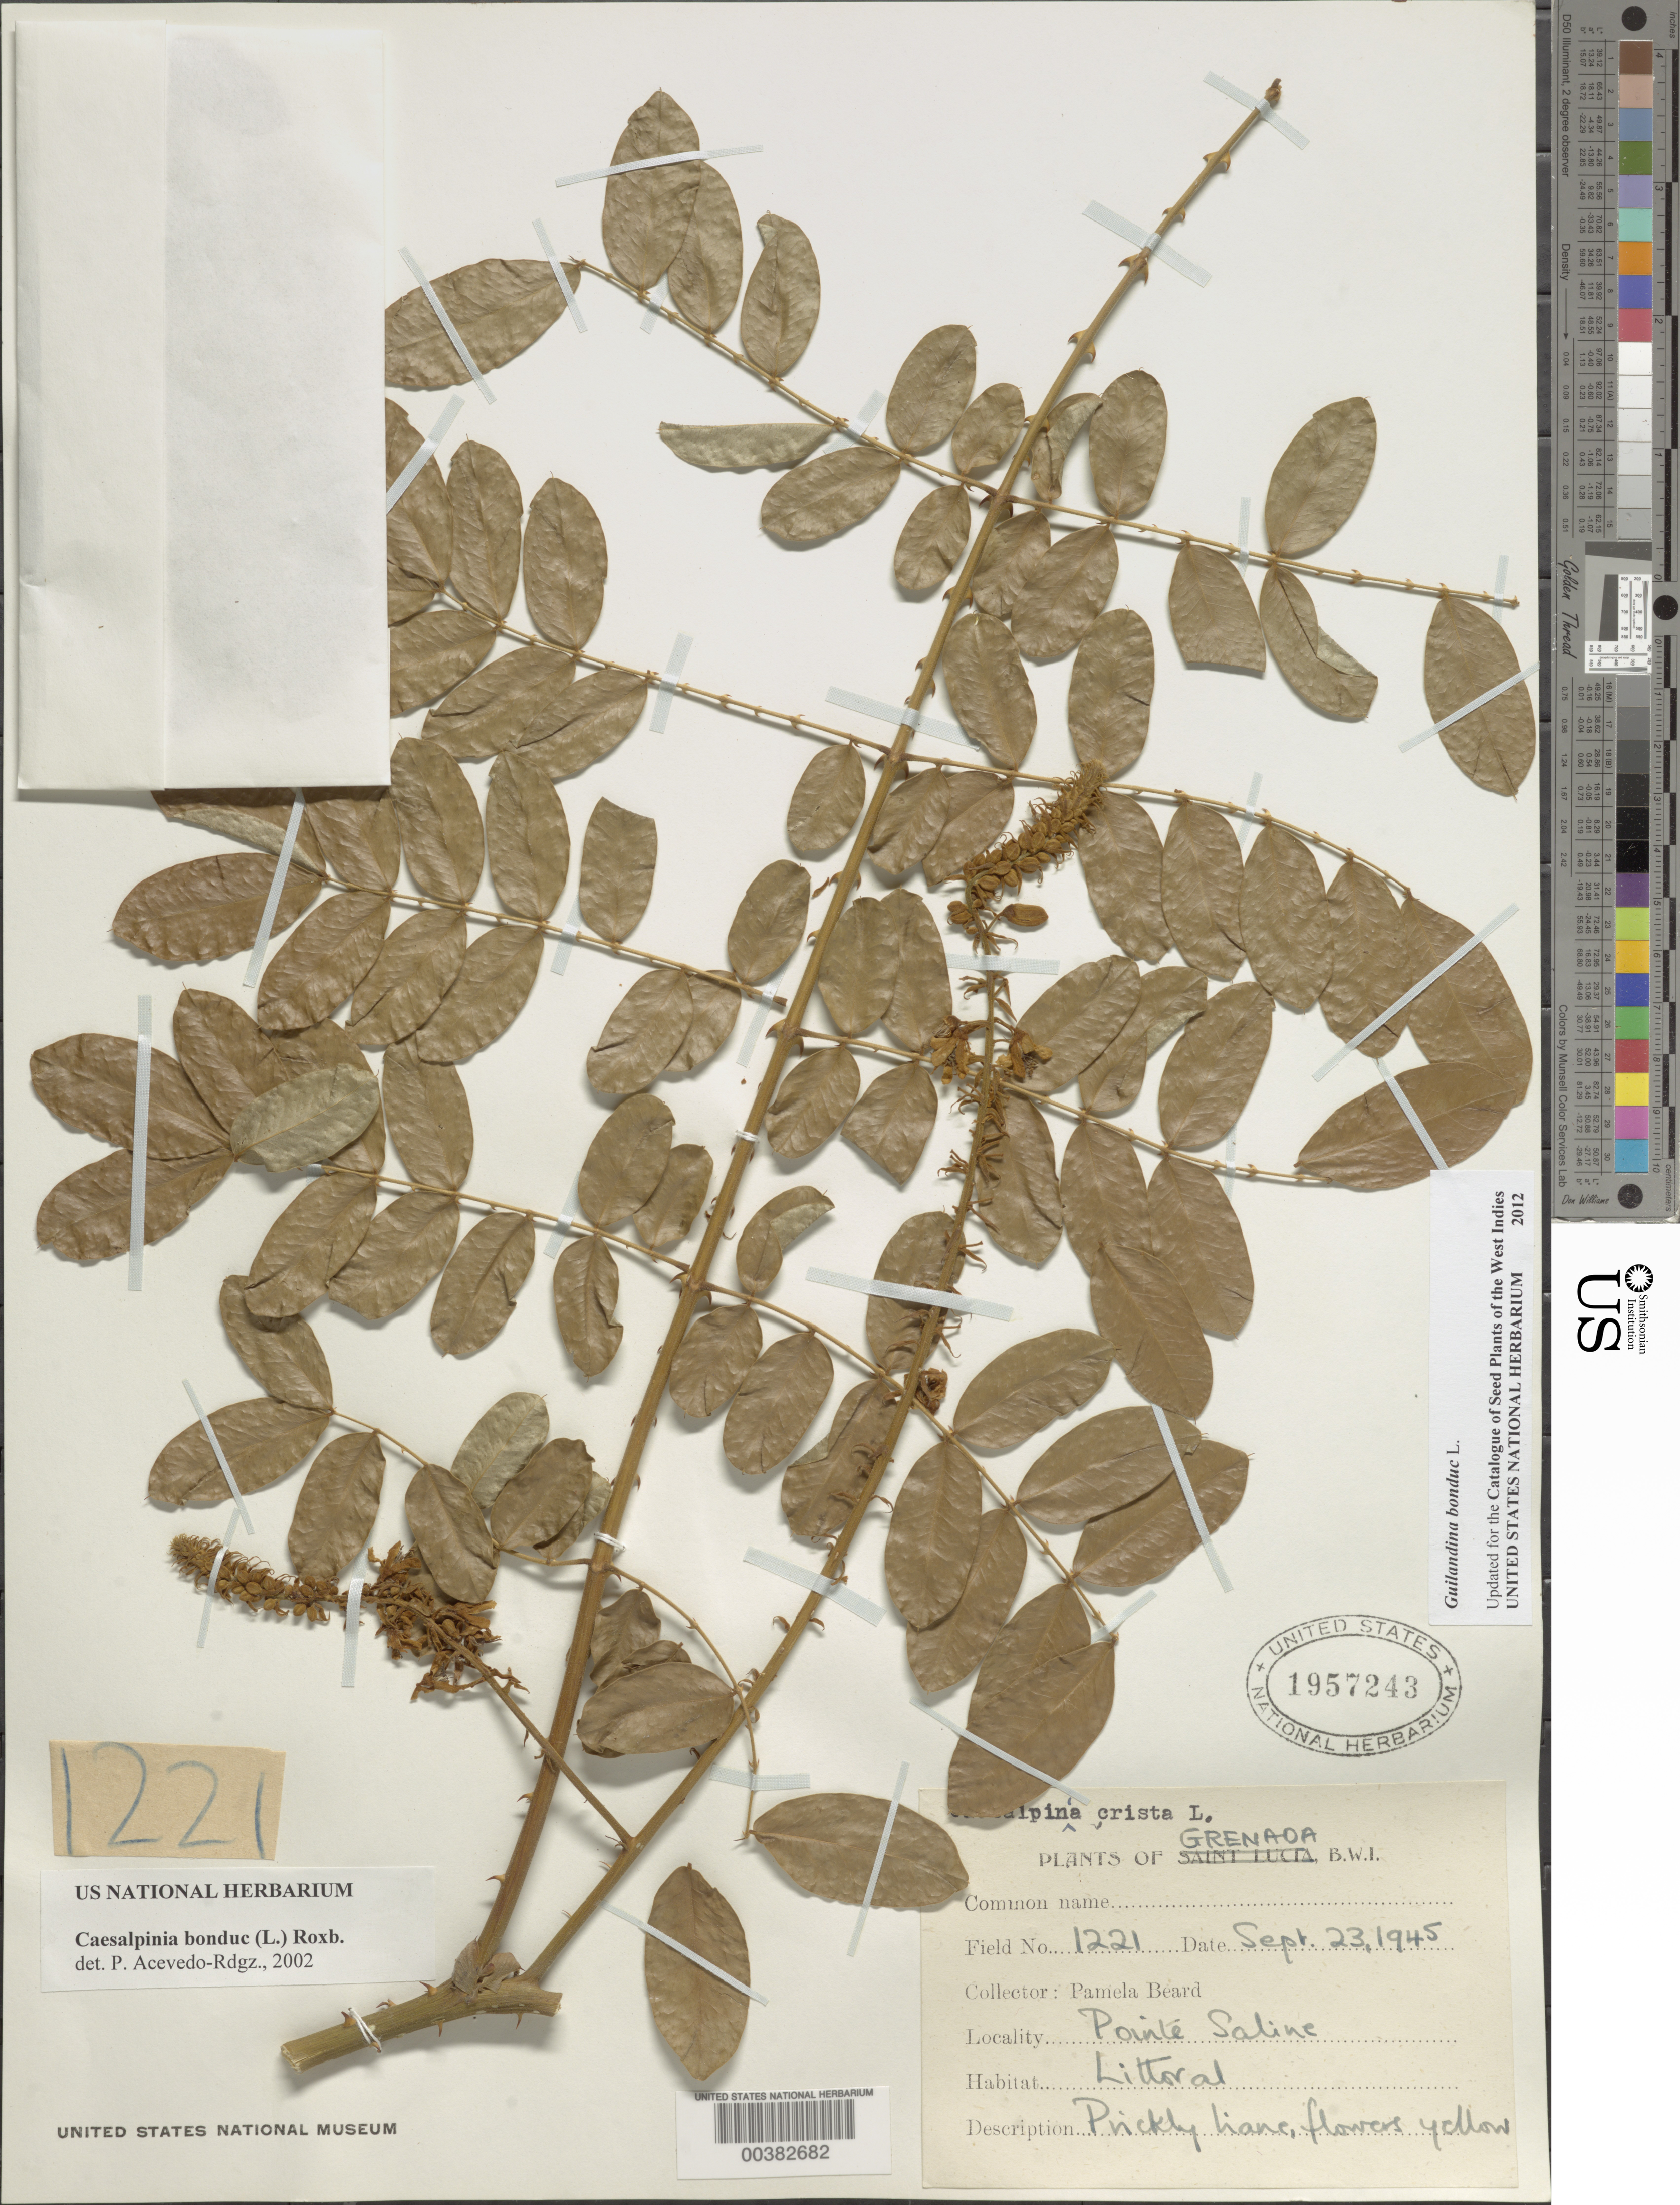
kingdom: Plantae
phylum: Tracheophyta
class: Magnoliopsida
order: Fabales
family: Fabaceae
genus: Guilandina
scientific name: Guilandina bonduc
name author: L.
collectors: P. Beard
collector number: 1221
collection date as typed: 23 Sep 1945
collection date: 1945-09-23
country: Grenada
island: Windward Is.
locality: Pointe Saline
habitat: Littoral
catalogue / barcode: US 1957243